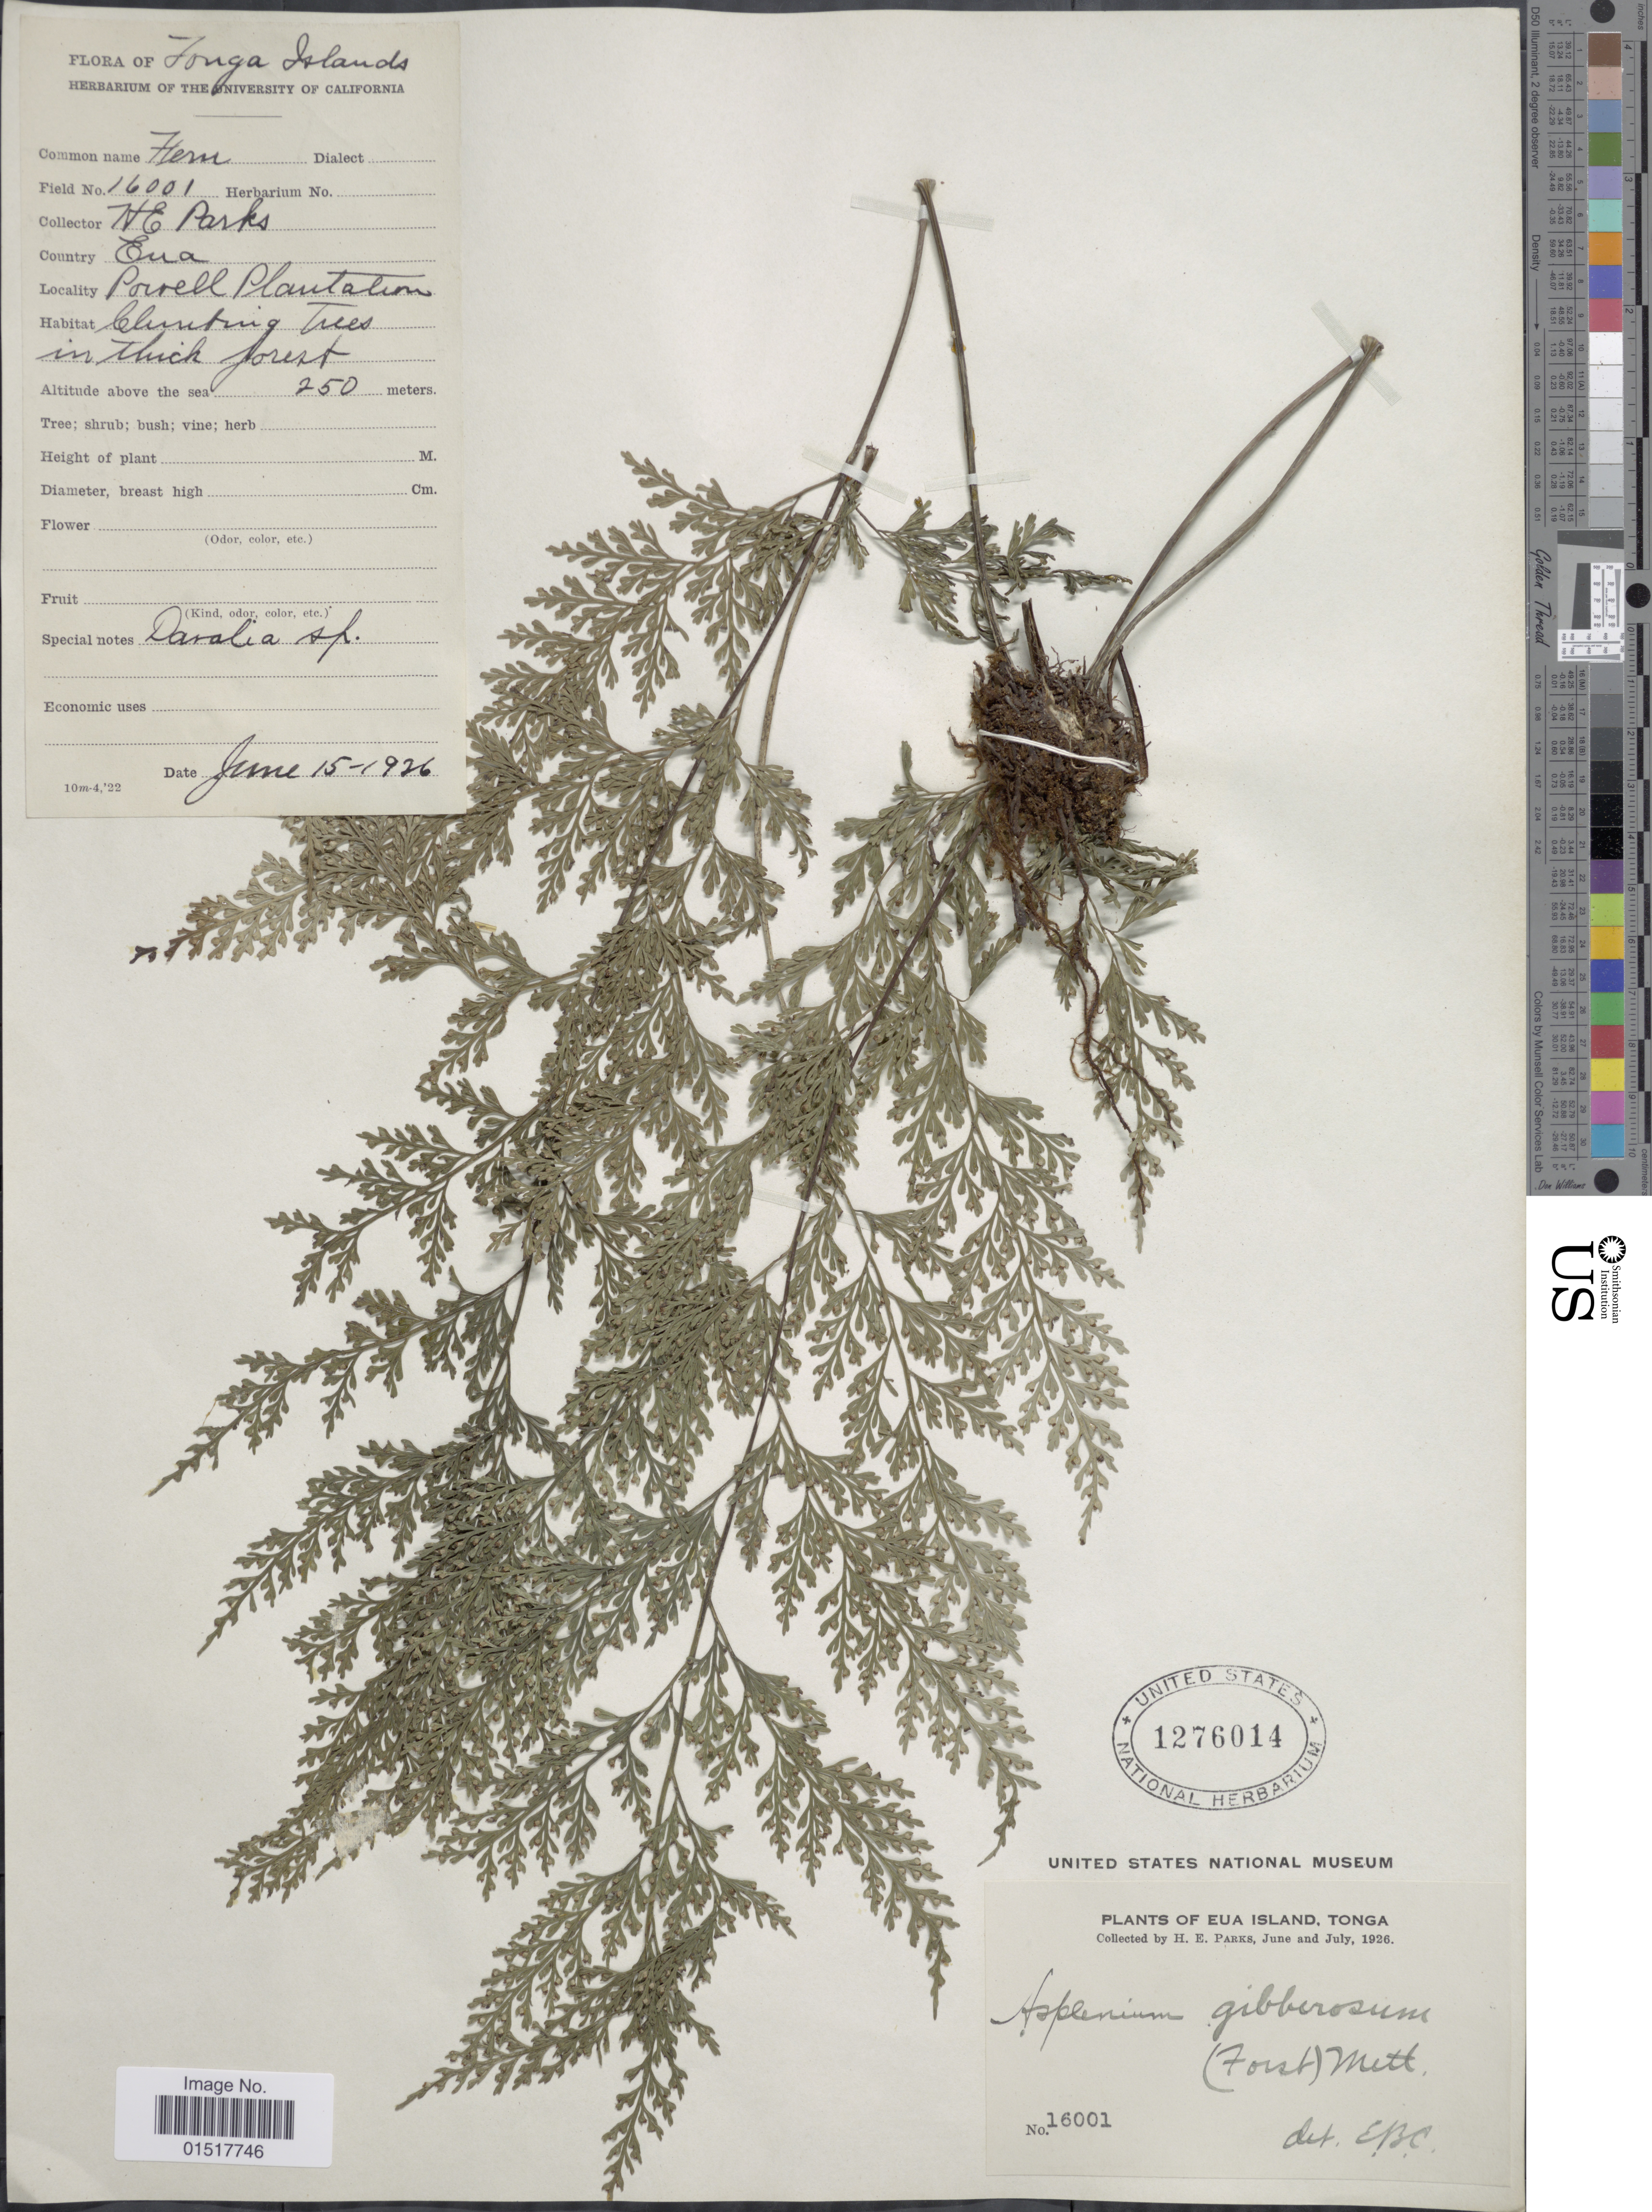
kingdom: Plantae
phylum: Tracheophyta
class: Polypodiopsida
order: Polypodiales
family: Aspleniaceae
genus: Asplenium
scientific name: Asplenium gibberosum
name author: (G. Forst.) Mett.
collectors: H. E. Parks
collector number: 16001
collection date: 1926-06-15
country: Tonga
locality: Country Eua. Powell Plantation.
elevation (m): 250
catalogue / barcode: US 1276014